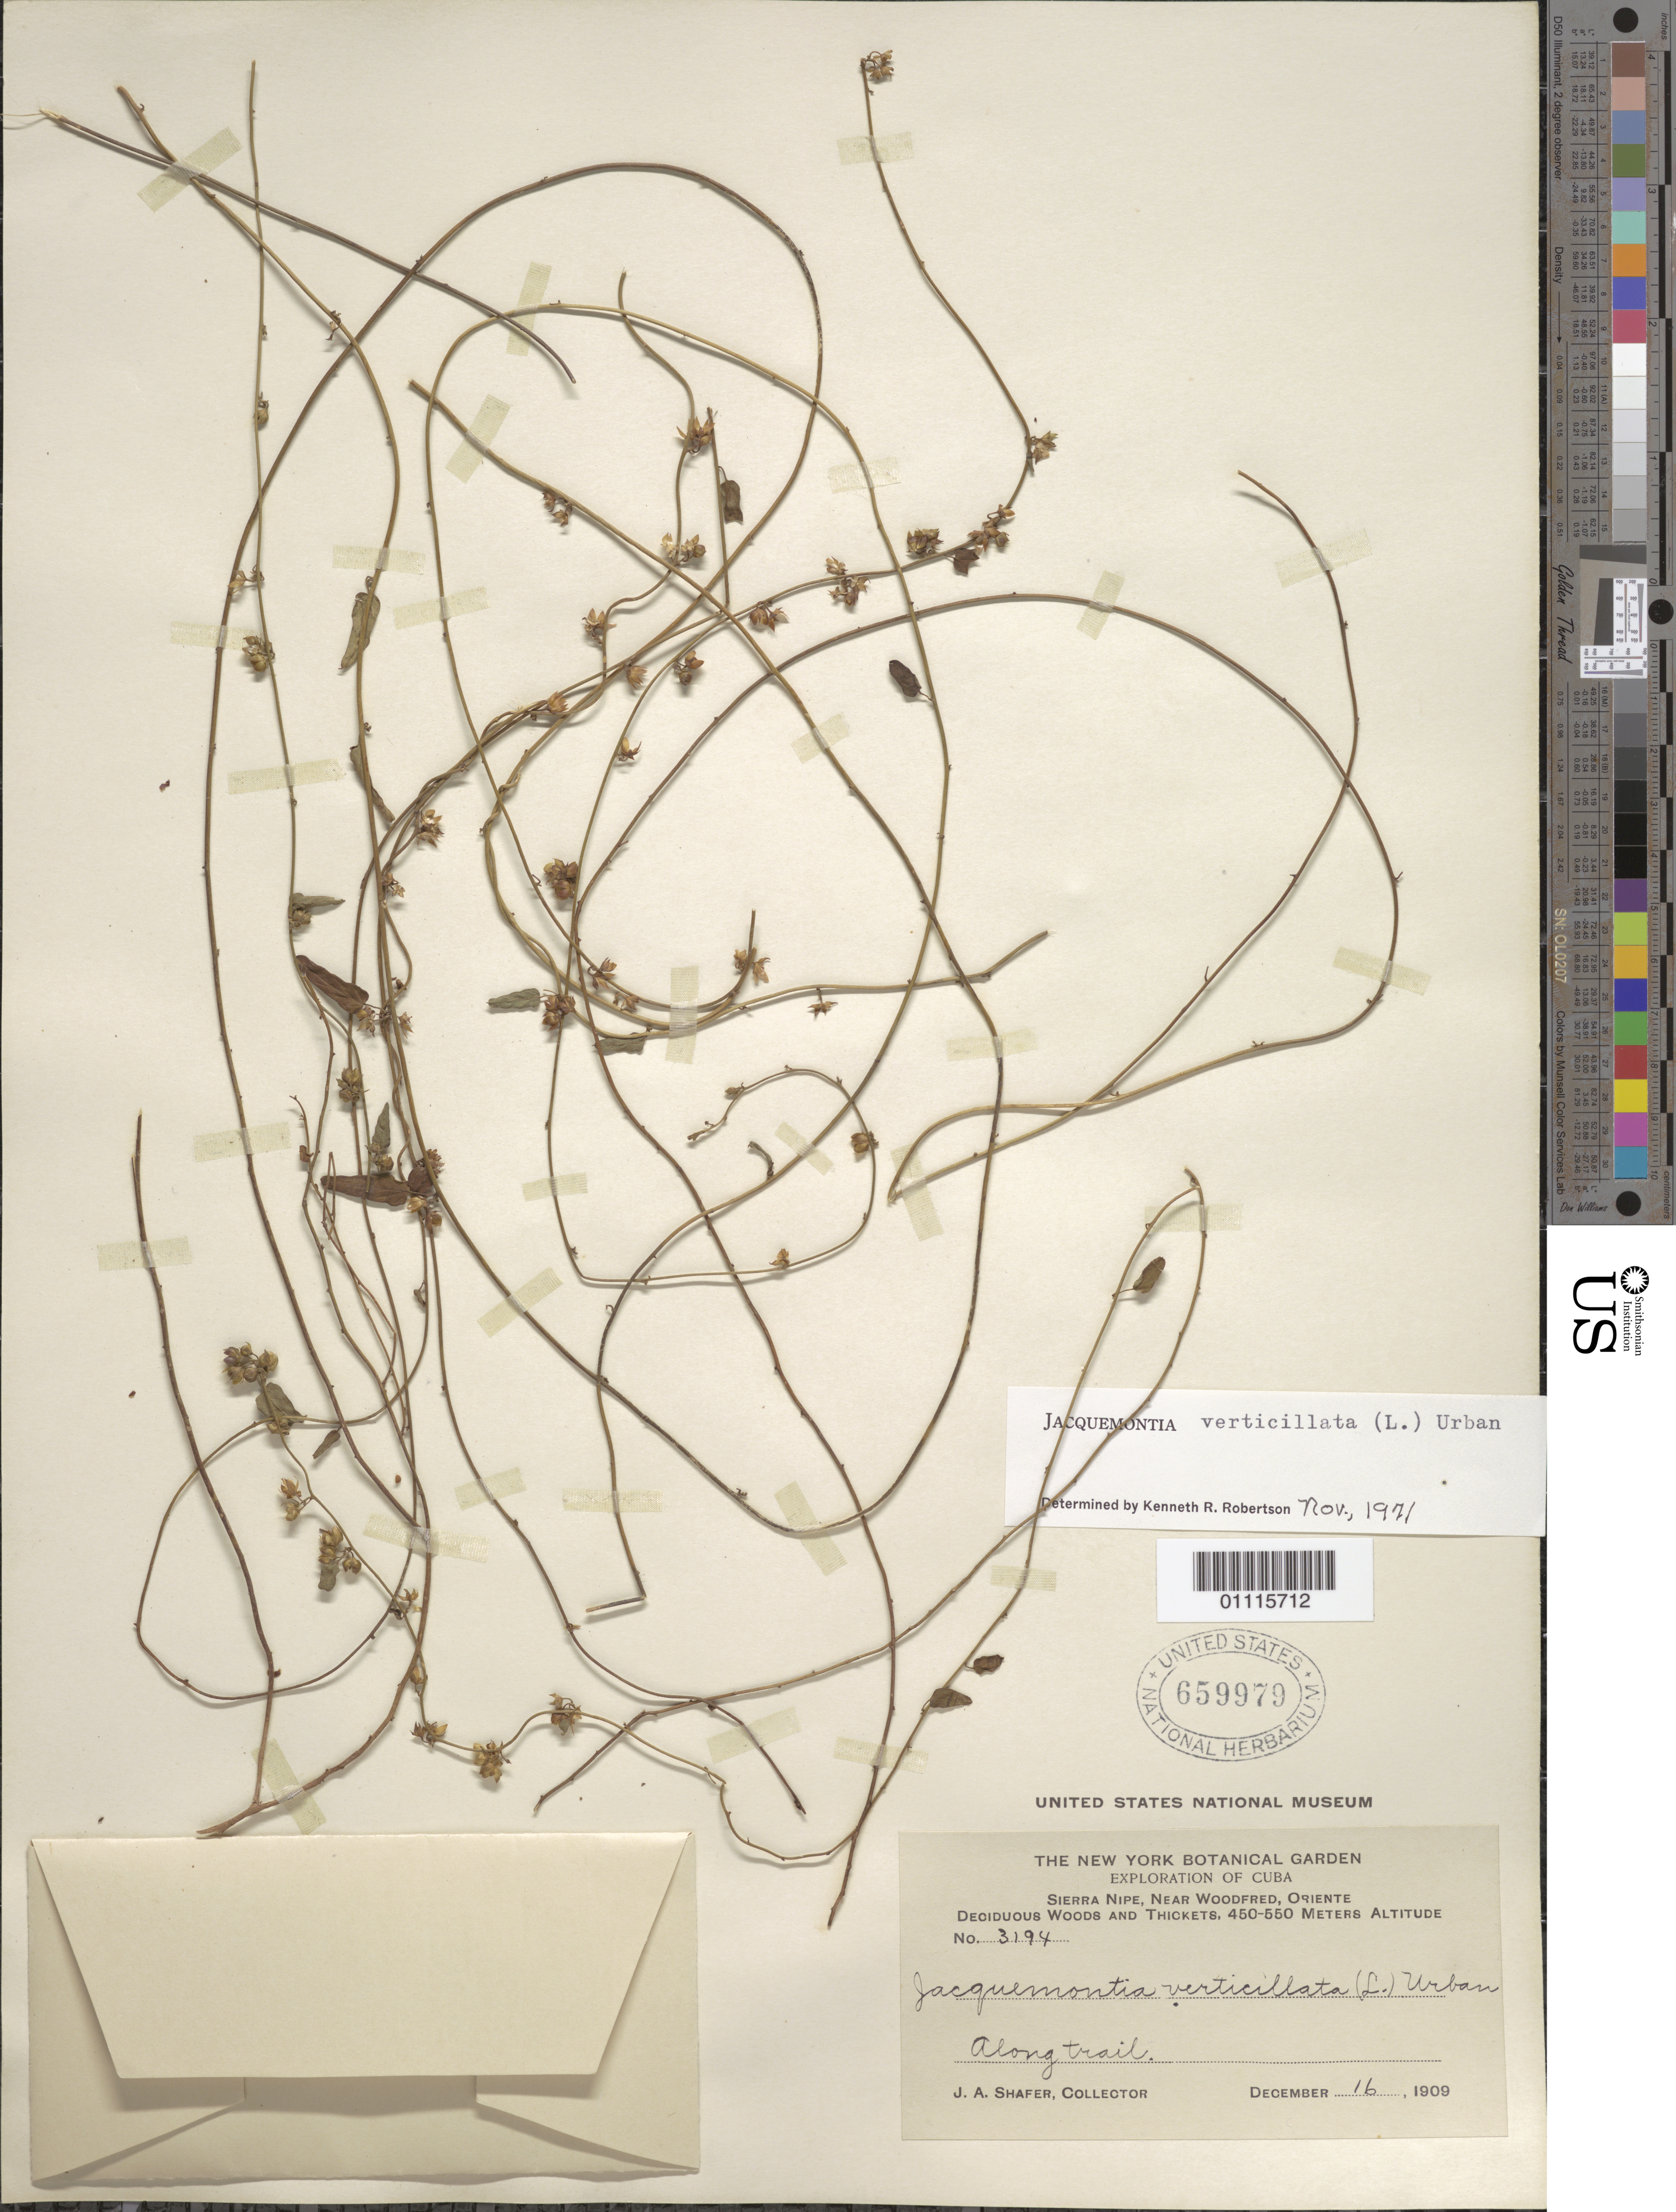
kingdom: Plantae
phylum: Tracheophyta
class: Magnoliopsida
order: Solanales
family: Convolvulaceae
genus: Jacquemontia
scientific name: Jacquemontia verticillata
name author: (L.) Urb.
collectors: J. A. Shafer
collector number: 3194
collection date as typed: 16 Dec 1909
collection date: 1909-12-16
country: Cuba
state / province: Holguín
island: Cuba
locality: Sierra Nipe, near Woodfred Deciduous woods and thickets Along trail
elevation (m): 450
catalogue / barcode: US 659979